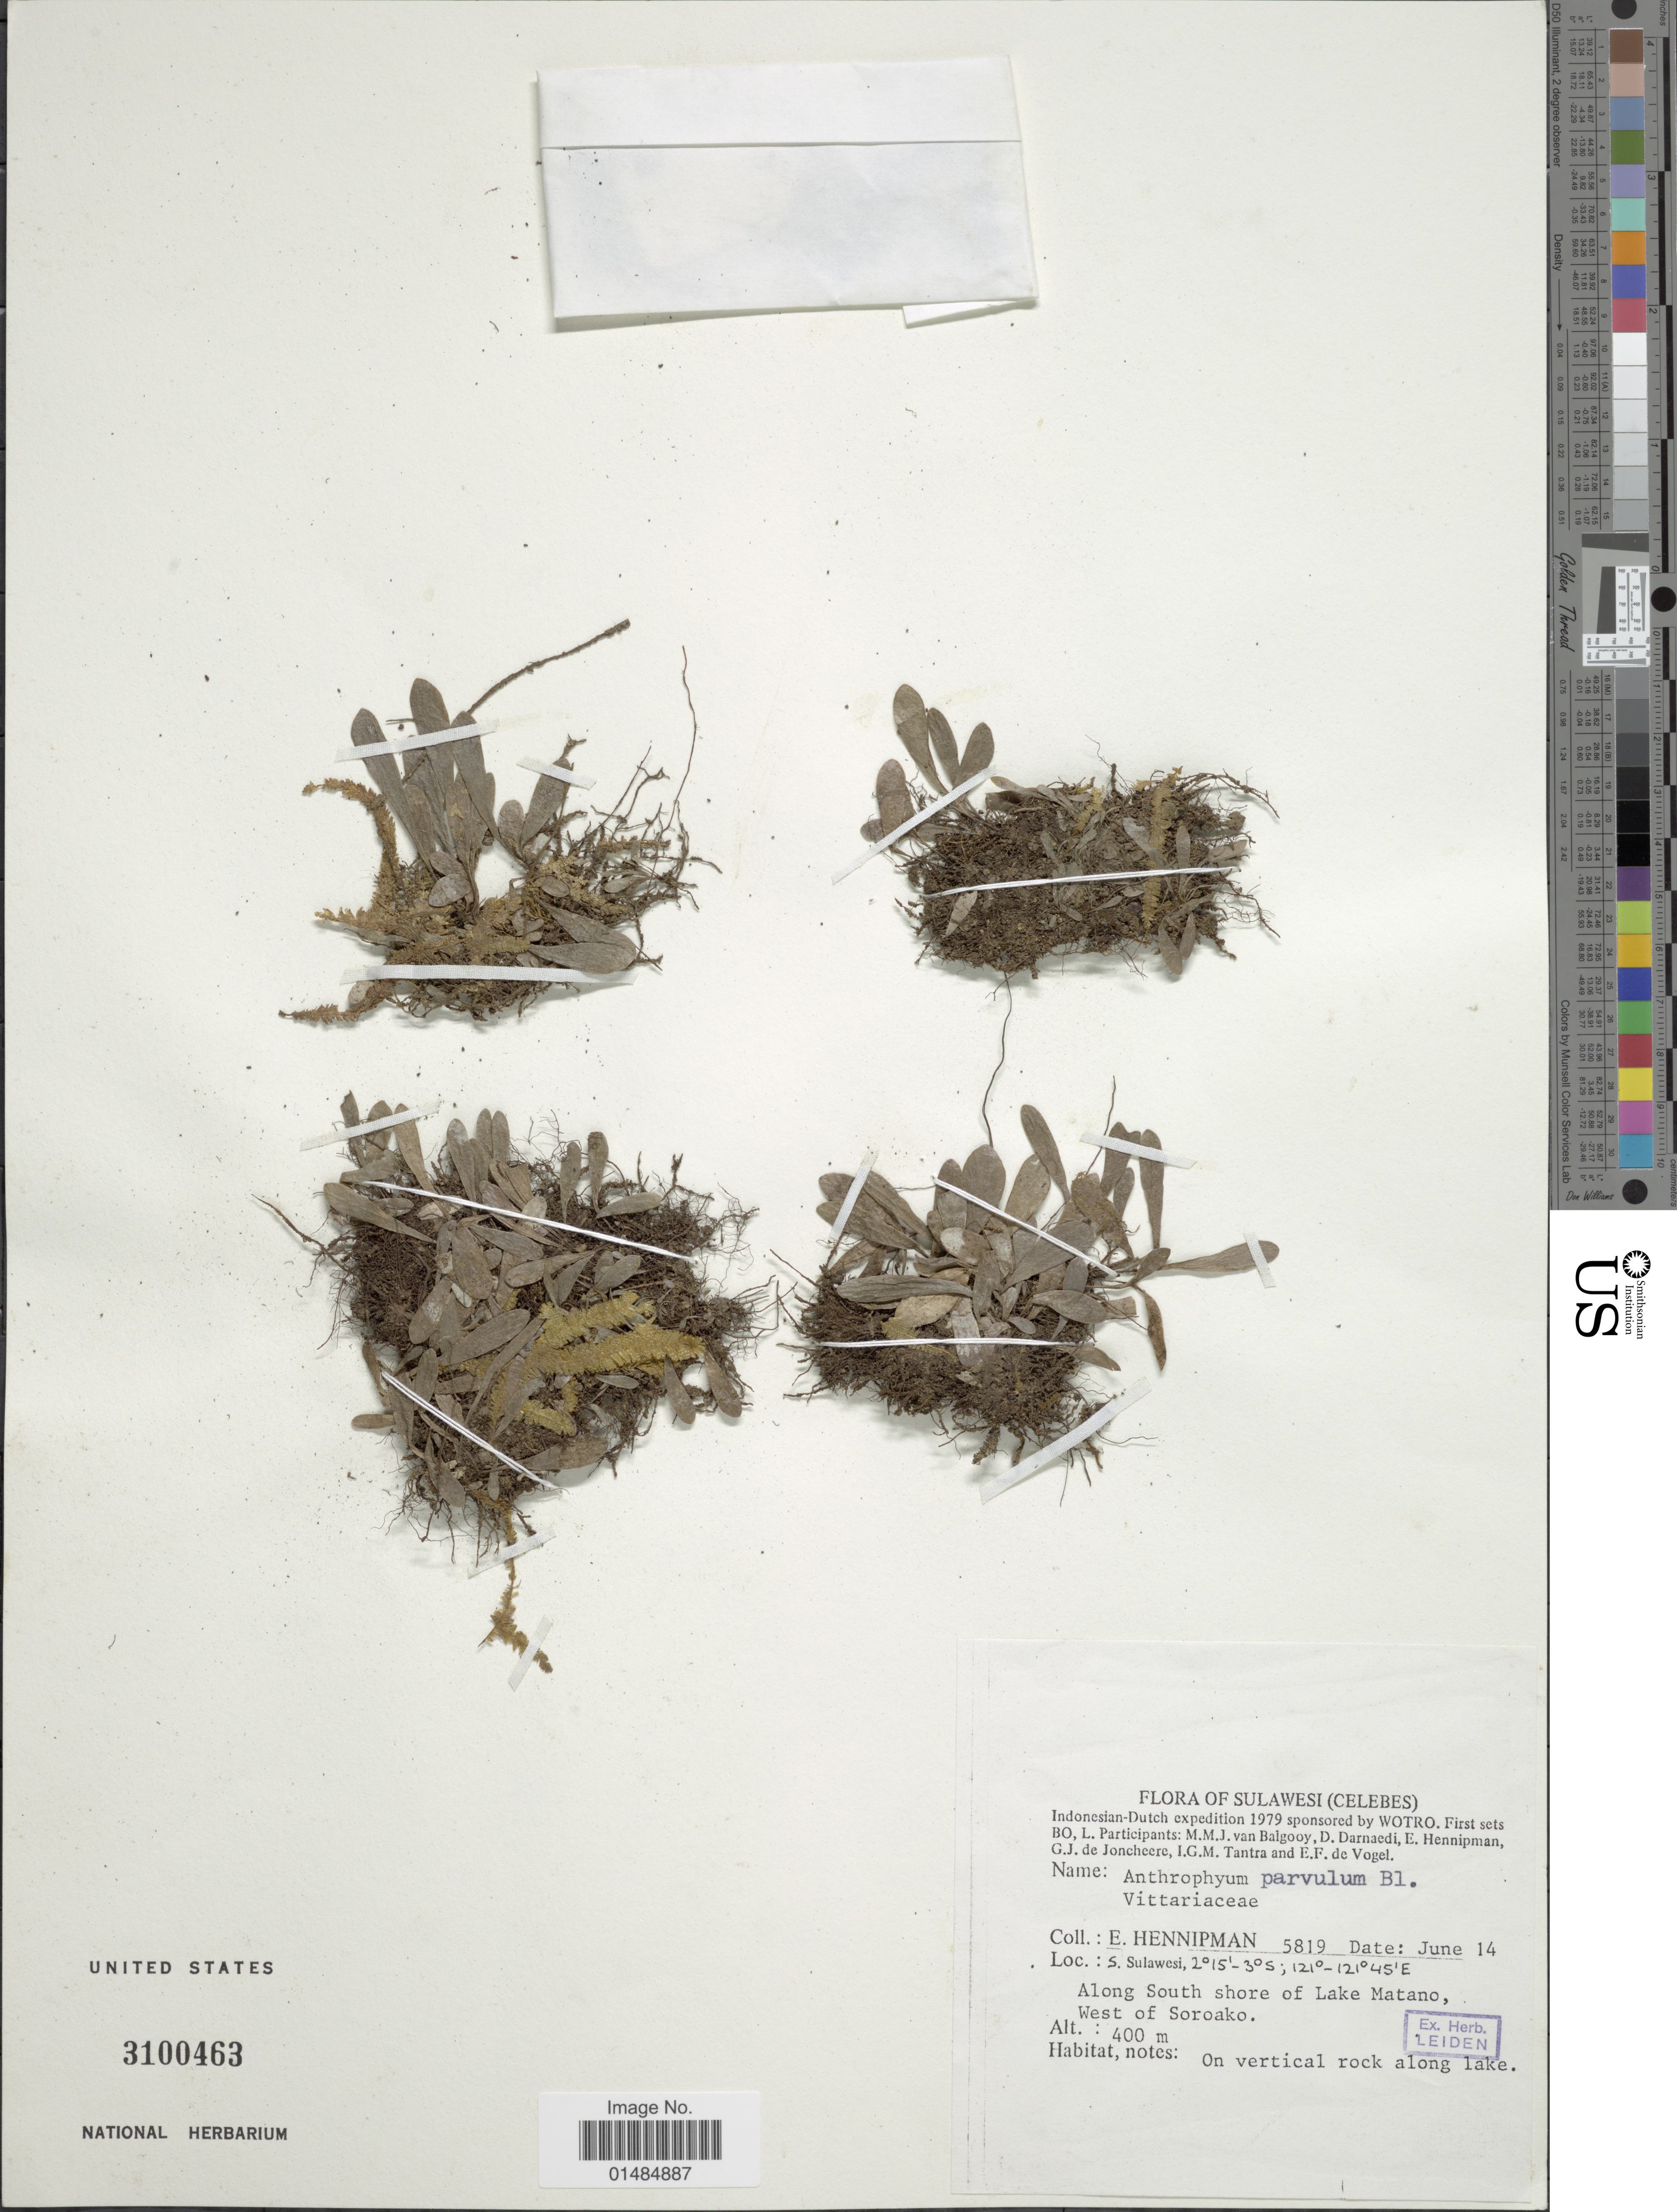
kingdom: Plantae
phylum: Tracheophyta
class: Polypodiopsida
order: Polypodiales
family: Pteridaceae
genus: Antrophyum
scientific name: Antrophyum parvulum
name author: Blume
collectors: E. Hennipman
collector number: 5819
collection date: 1979-06-14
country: Indonesia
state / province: Sulawesi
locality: S. Sulawesi, Along south shore of Lake Matano, West of Soroako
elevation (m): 400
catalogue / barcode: US 3100463